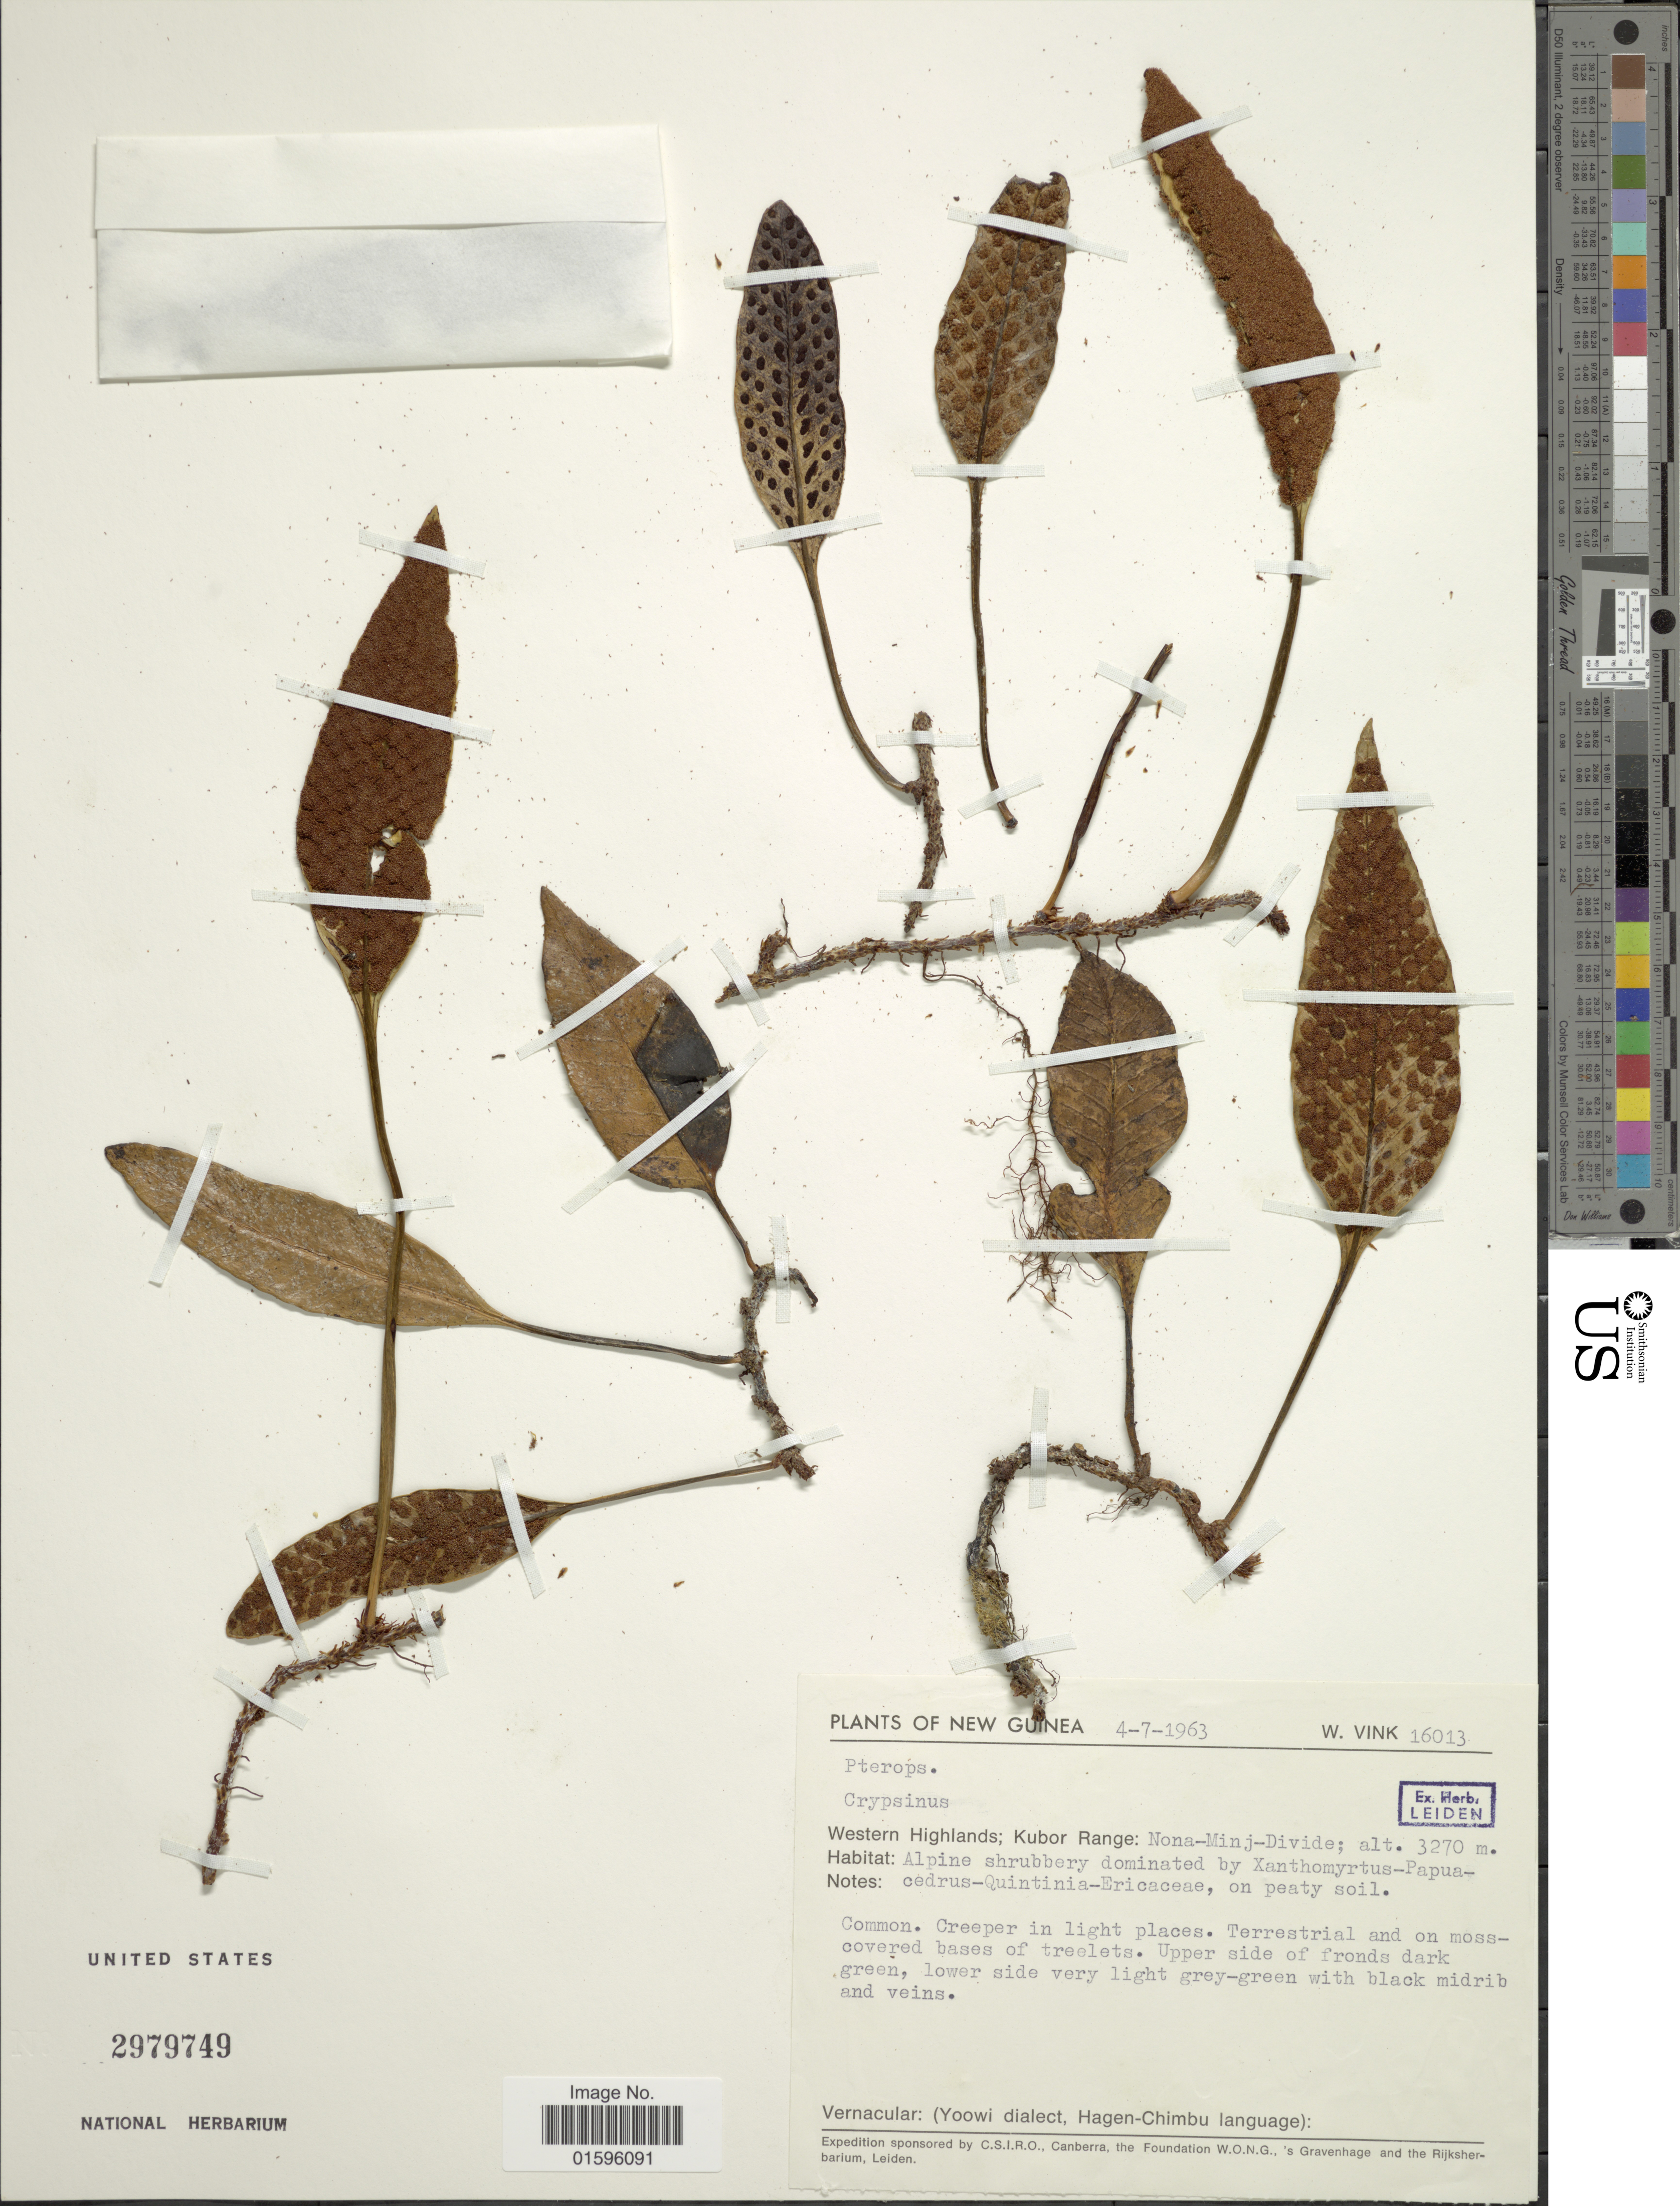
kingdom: Plantae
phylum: Tracheophyta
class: Polypodiopsida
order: Polypodiales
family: Polypodiaceae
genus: Polypodium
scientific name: Polypodium sp.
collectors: W. Vink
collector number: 16013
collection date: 1963-07-04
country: Papua New Guinea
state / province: Western Highlands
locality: New Guinea, Western Highlands; Kubor Range: Nona-Minj-Divide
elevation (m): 3270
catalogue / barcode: US 2979749